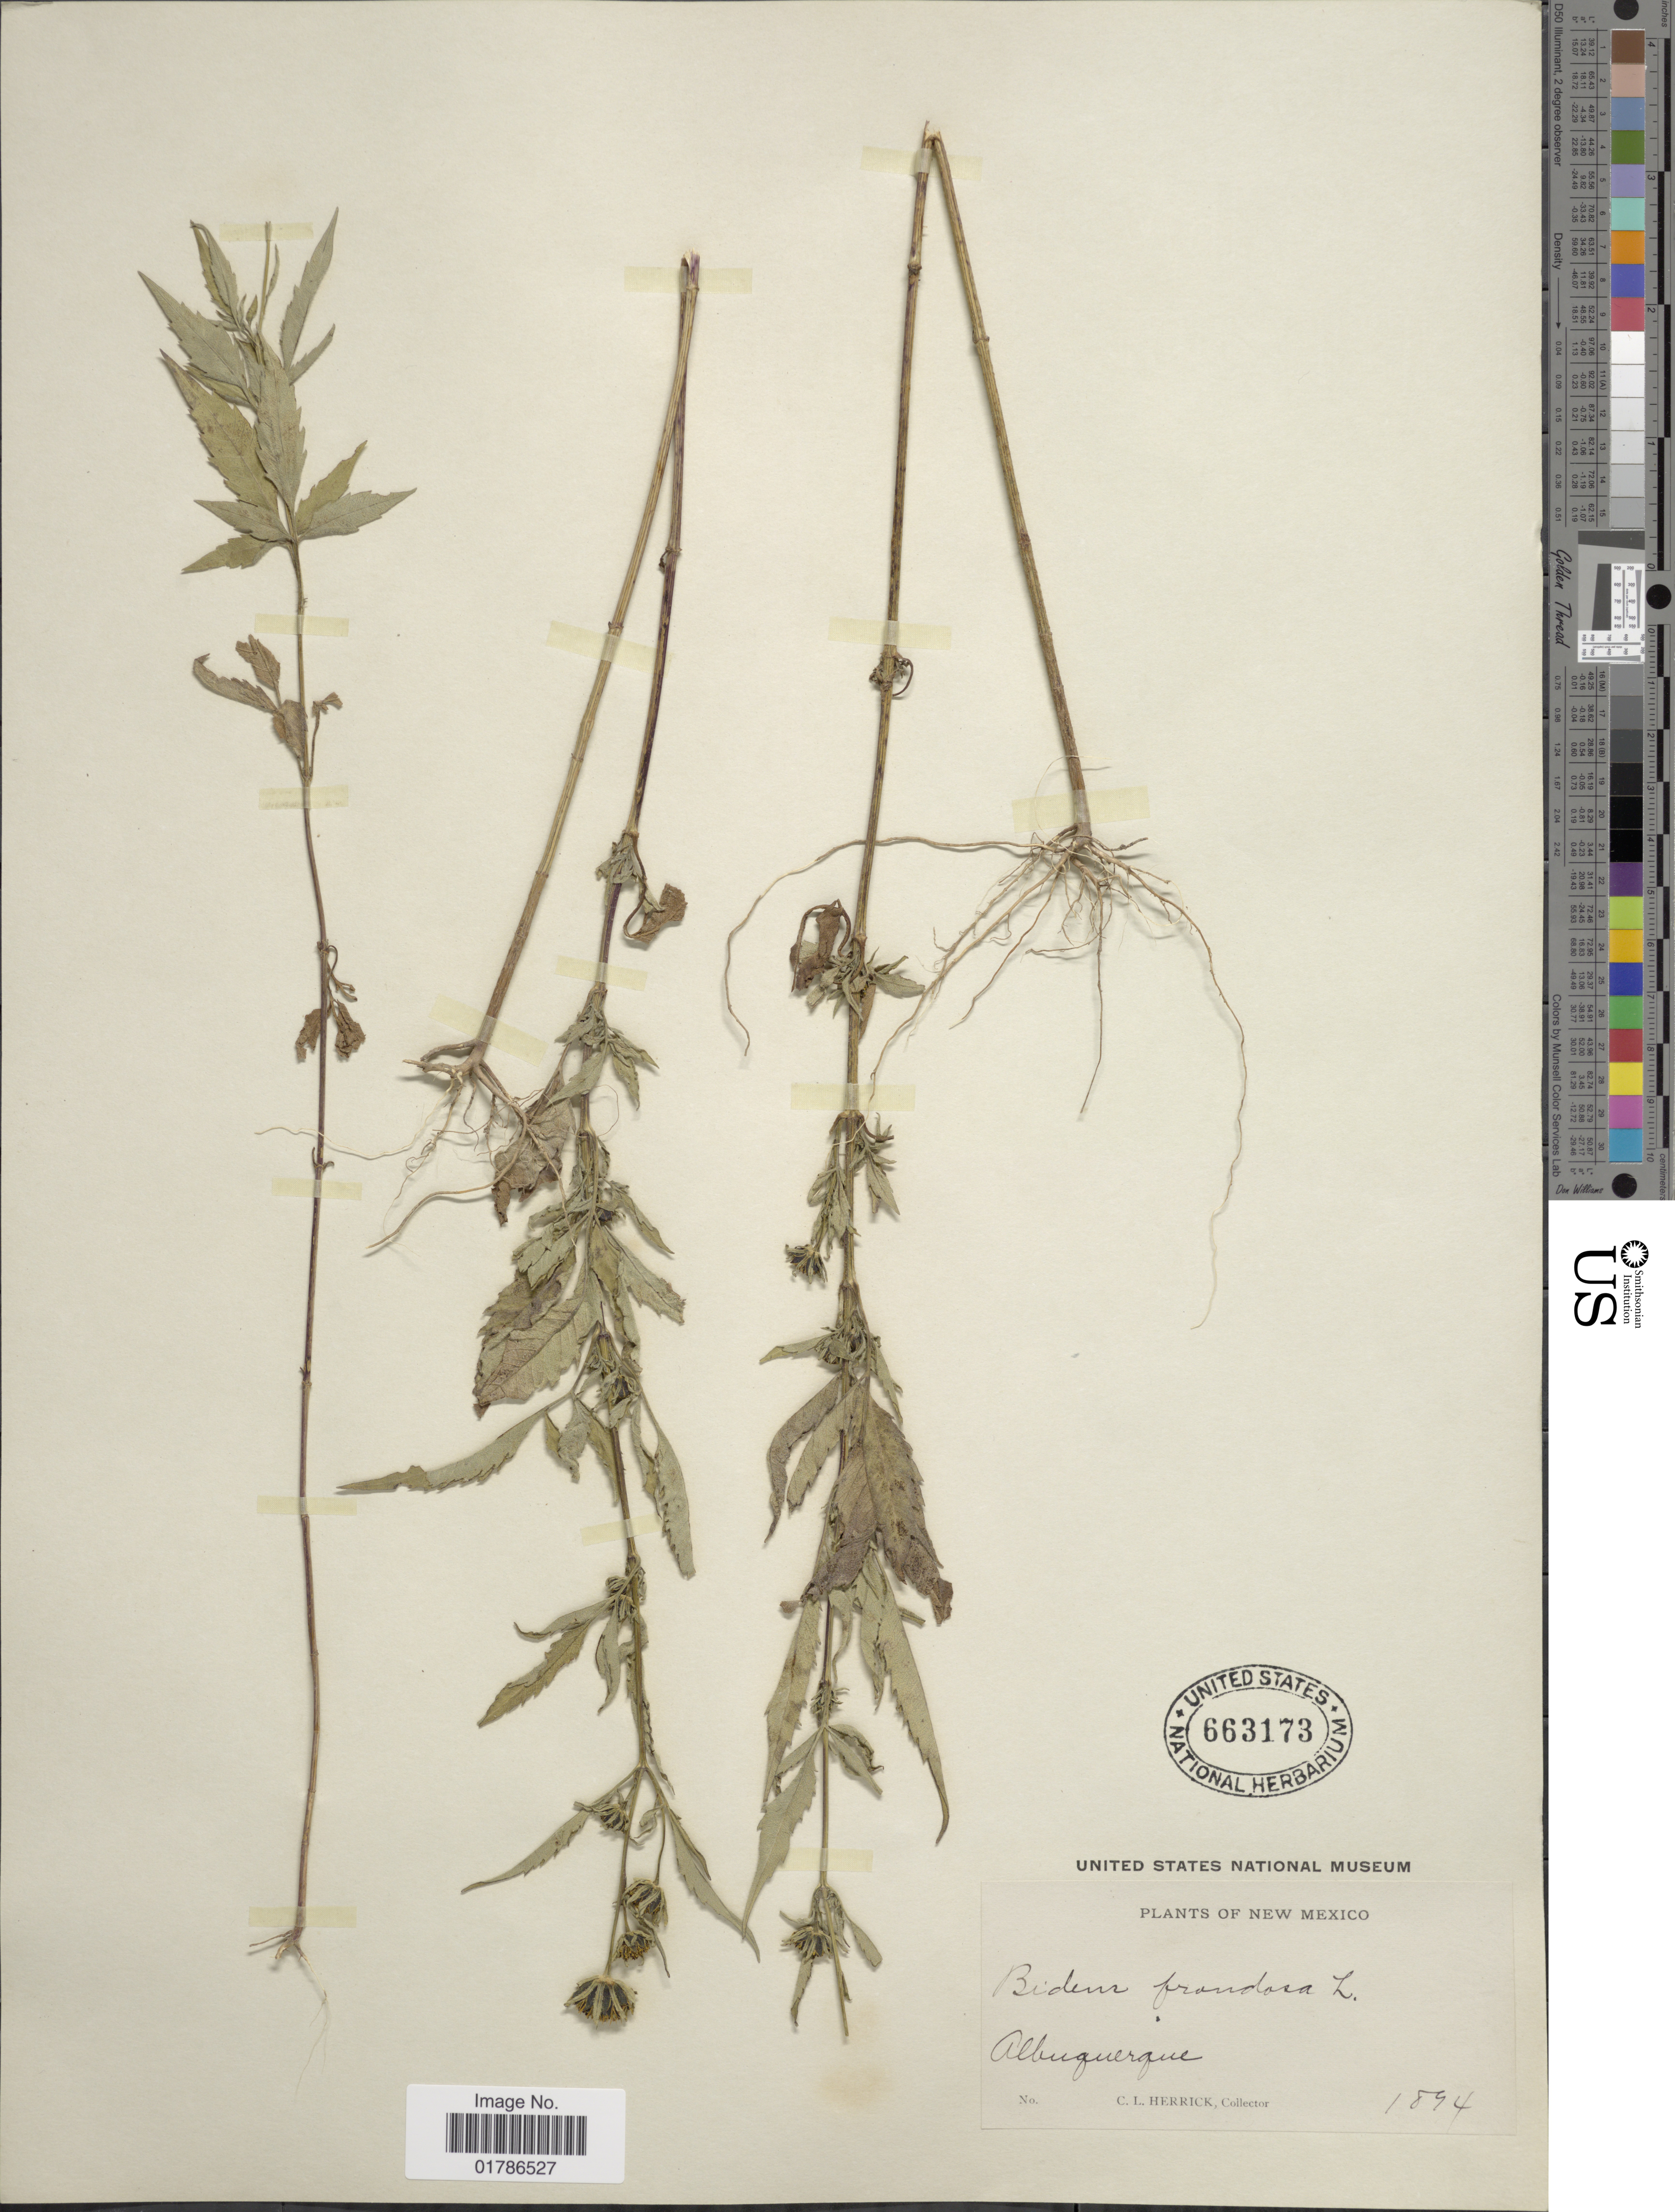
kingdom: Plantae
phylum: Tracheophyta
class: Magnoliopsida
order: Asterales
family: Asteraceae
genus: Bidens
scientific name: Bidens frondosa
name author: L.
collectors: C. Herrick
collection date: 1894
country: United States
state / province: New Mexico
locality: Albuquerque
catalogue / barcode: US 663173